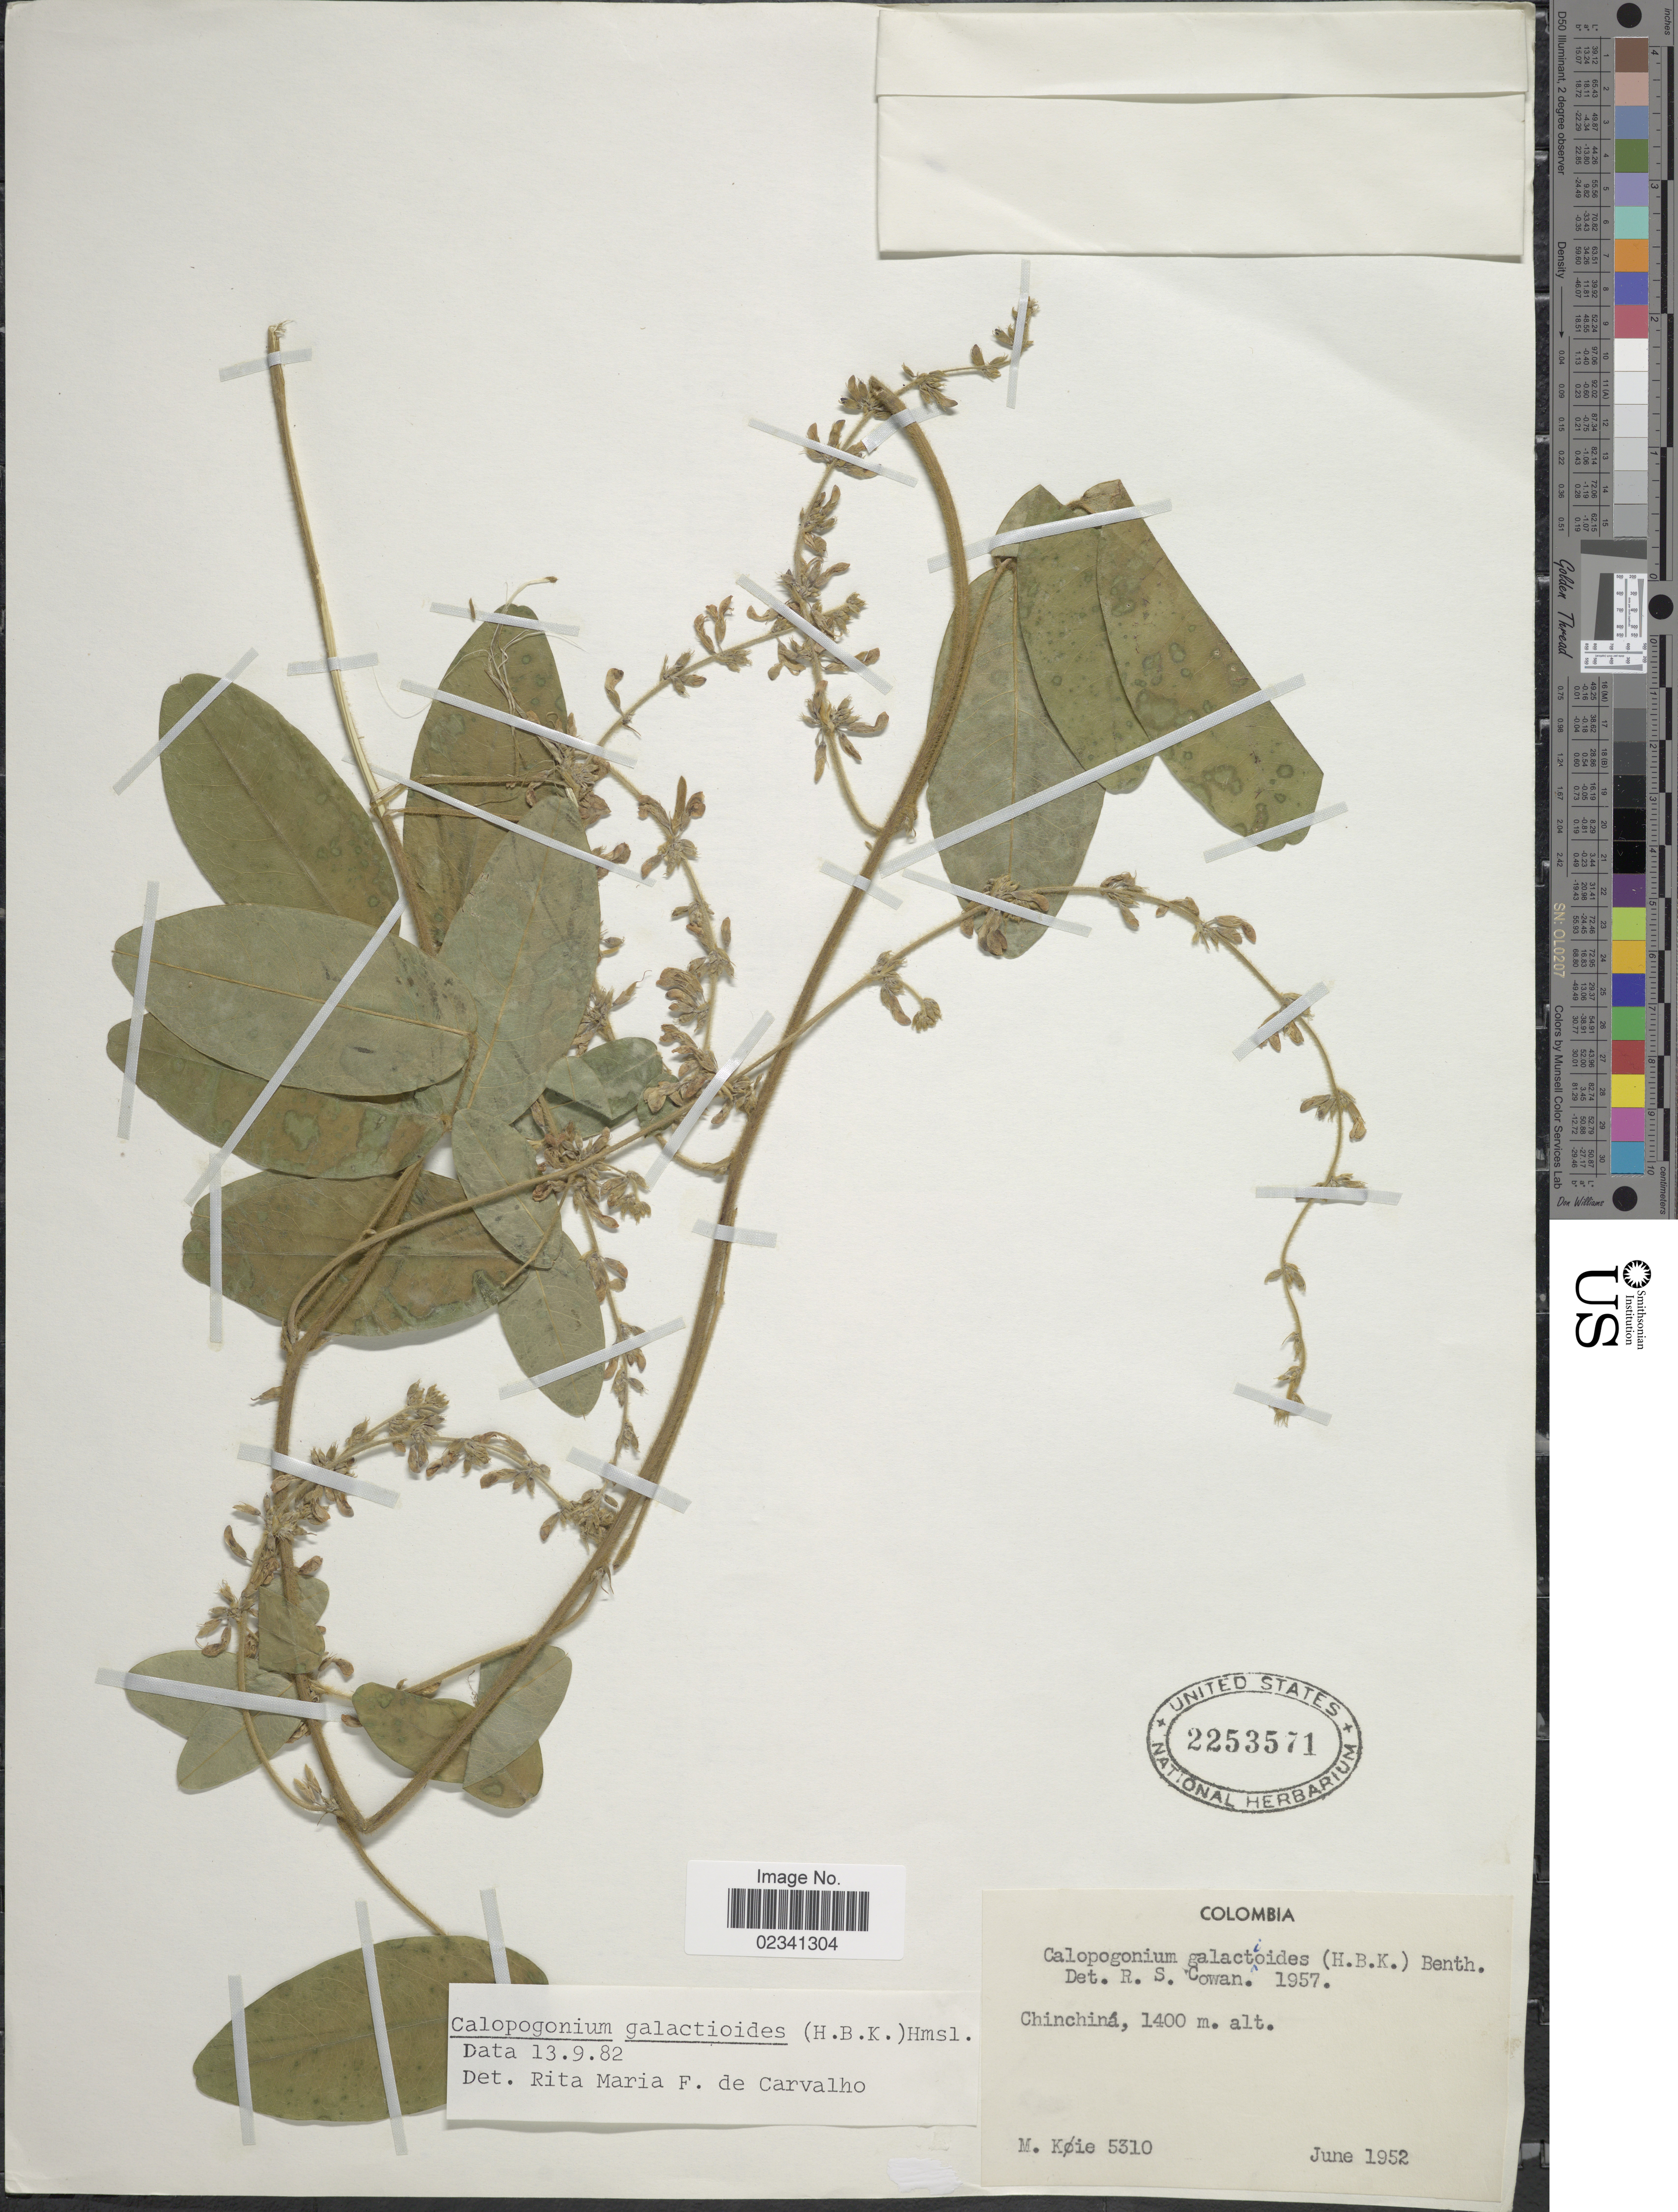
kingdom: Plantae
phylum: Tracheophyta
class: Magnoliopsida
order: Fabales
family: Fabaceae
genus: Calopogonium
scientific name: Calopogonium galactioides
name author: (Kunth) Hemsl.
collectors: M. Köie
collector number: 5310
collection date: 1952-06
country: Colombia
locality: Chinchina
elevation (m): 1400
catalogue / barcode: US 2253571